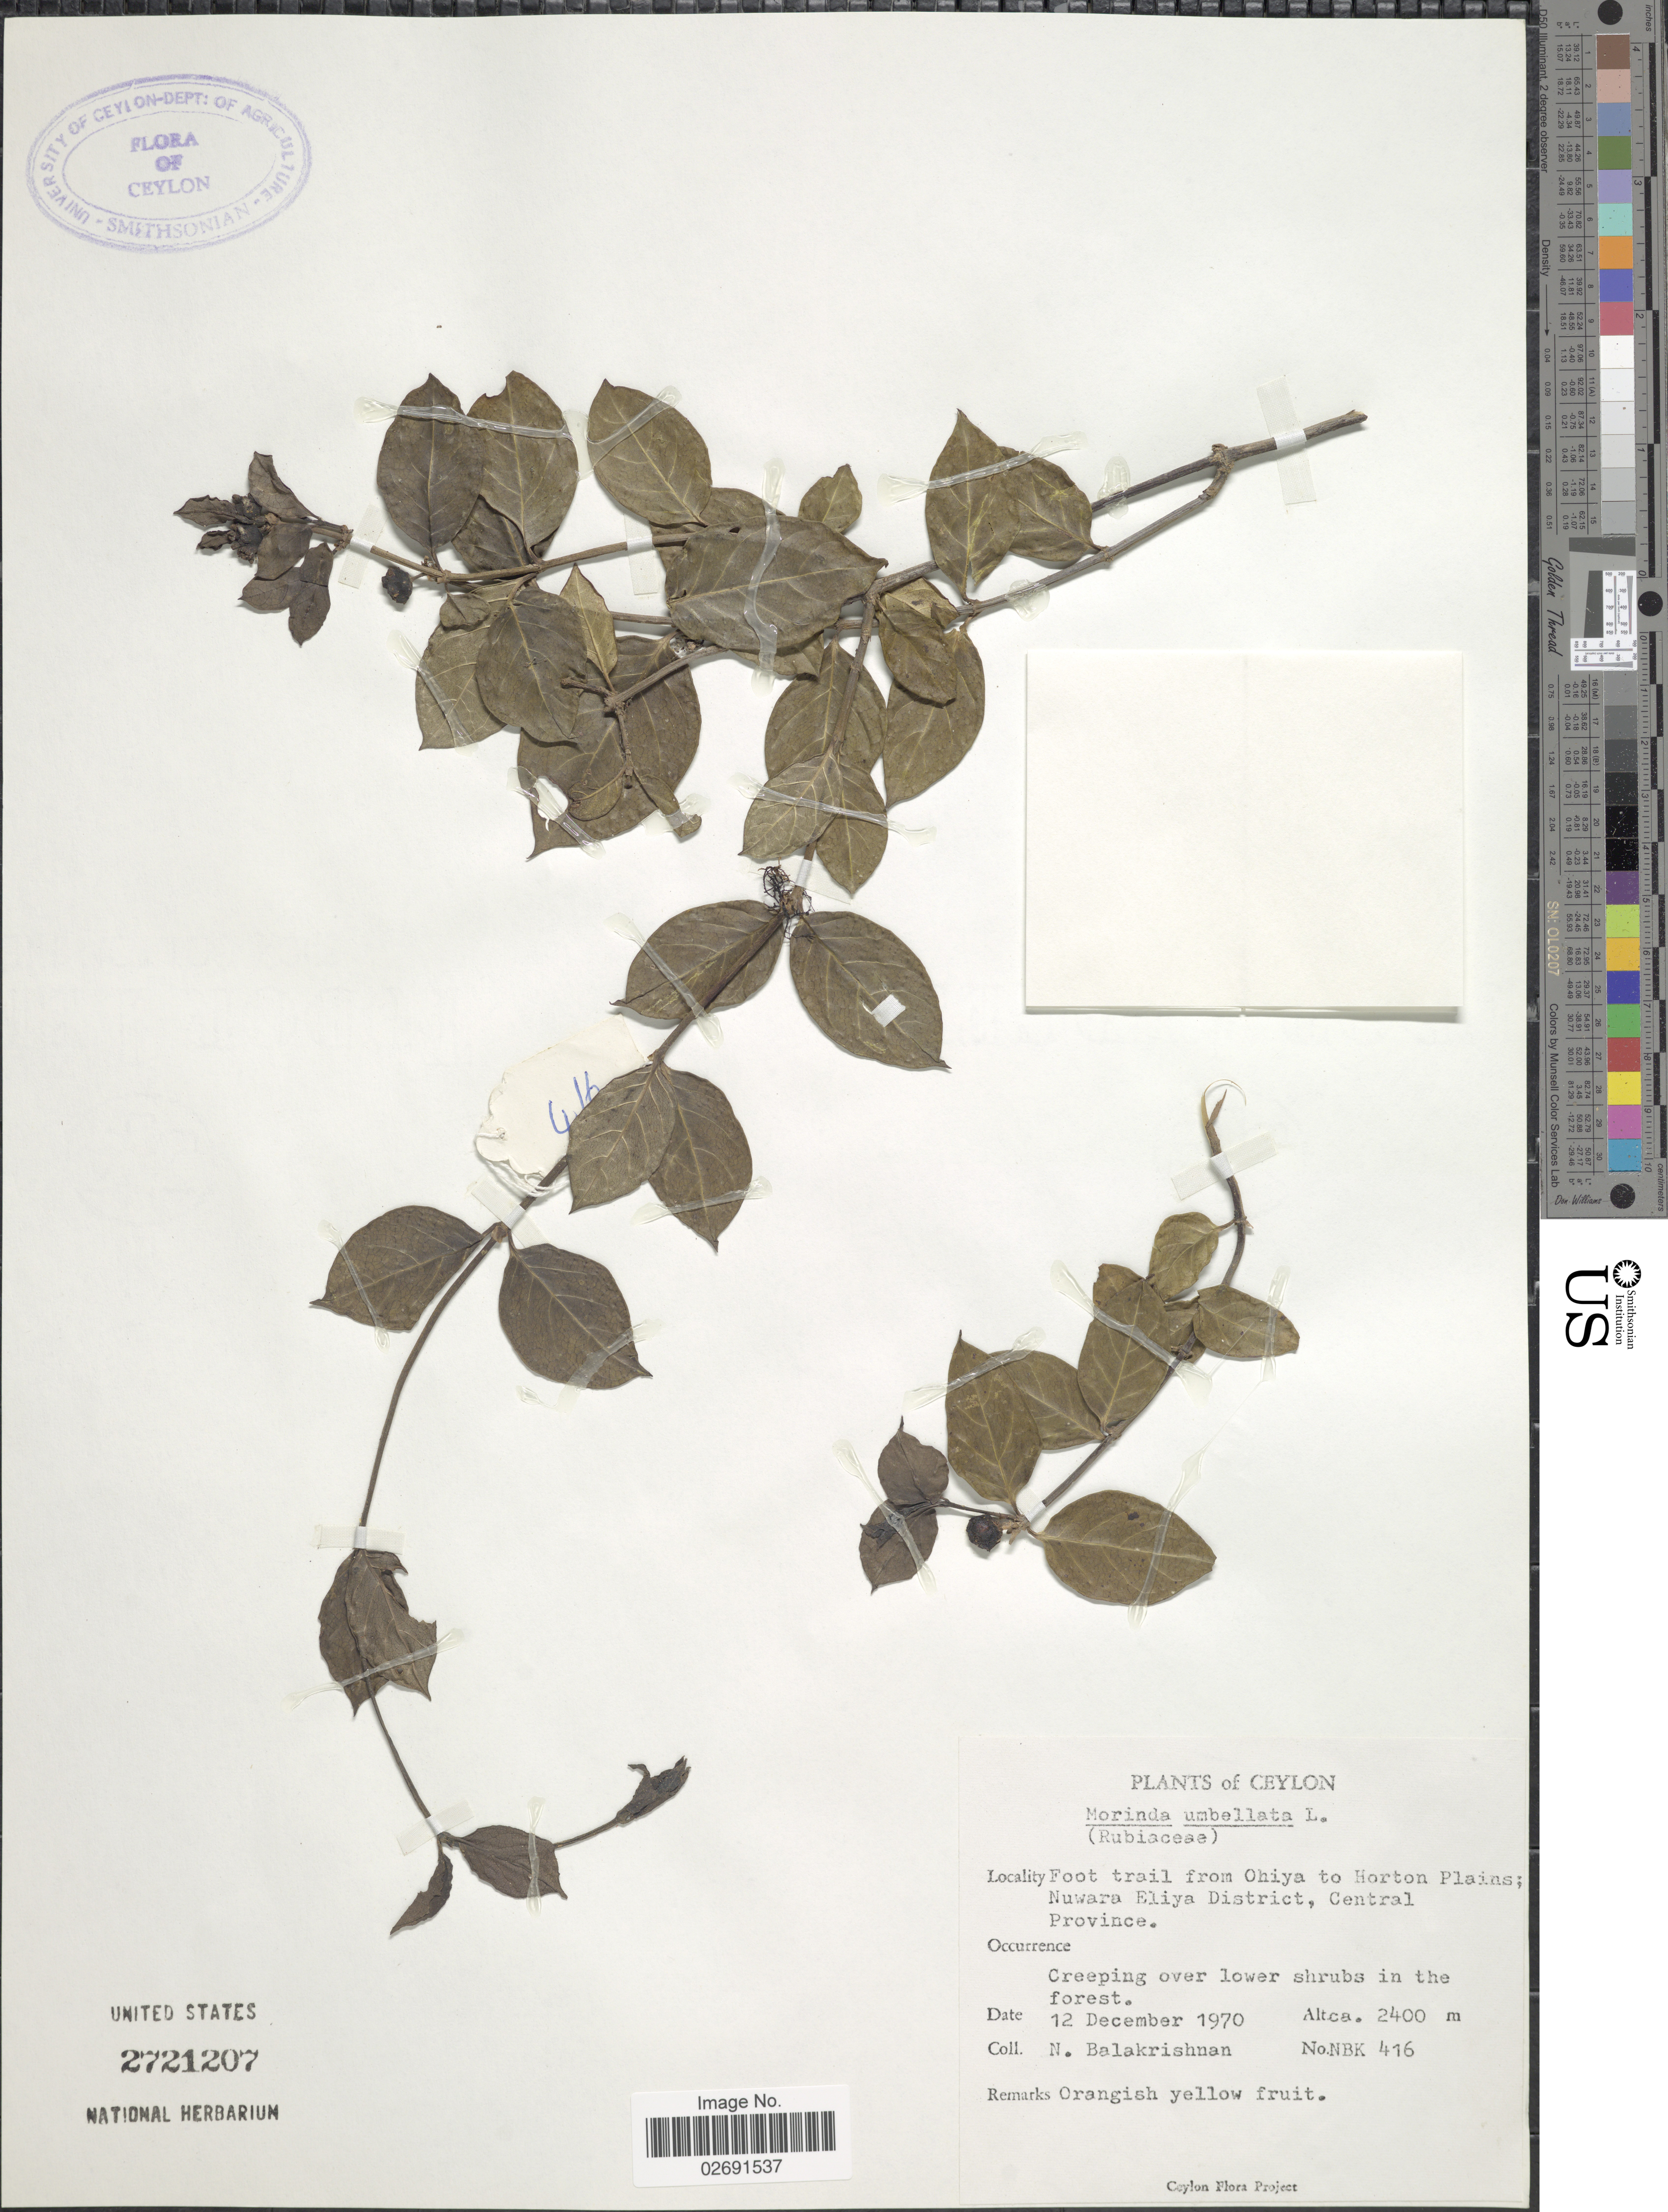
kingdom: Plantae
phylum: Tracheophyta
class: Magnoliopsida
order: Gentianales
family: Rubiaceae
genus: Gynochthodes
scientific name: Gynochthodes umbellata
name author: (L.) Razafim. & B. Bremer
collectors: N. Balakrishnan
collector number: NBK416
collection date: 1970-12-12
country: Sri Lanka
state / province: Central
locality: Ceylon, Foot trail from Ohiya to Horton Plains, Nuwara Eliya District, Central Province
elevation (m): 2400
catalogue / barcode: US 2721207